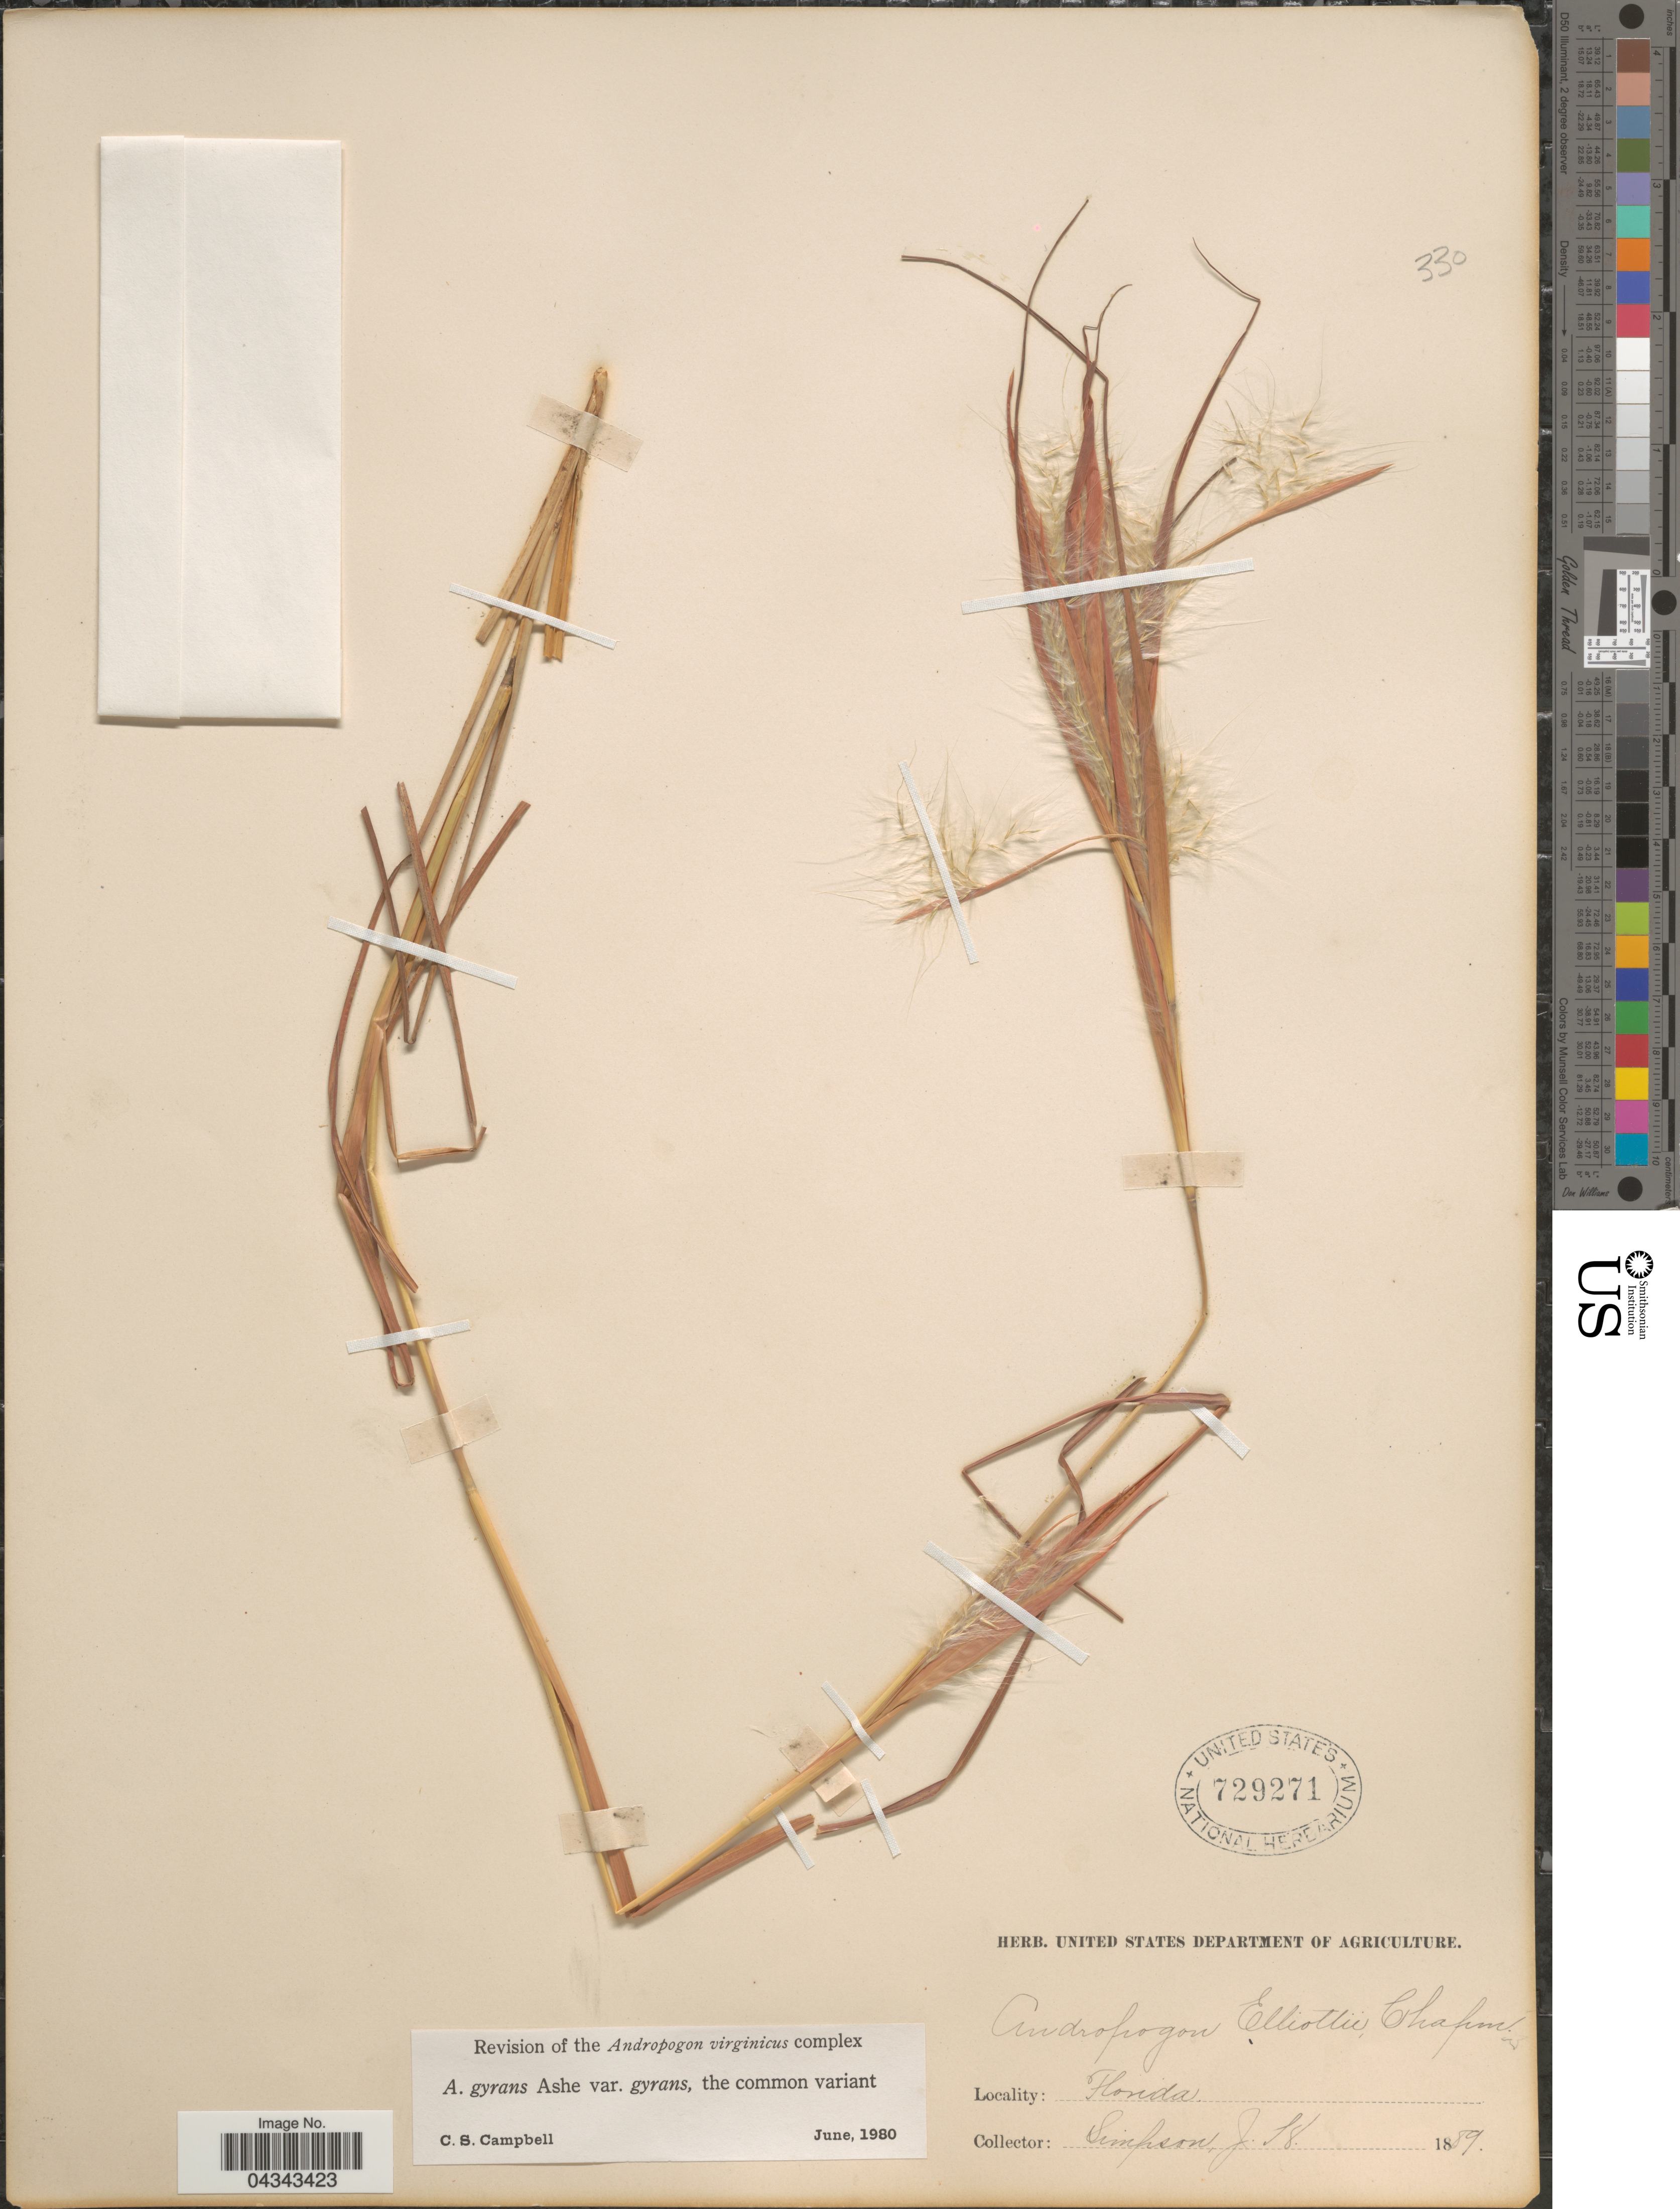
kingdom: Plantae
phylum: Tracheophyta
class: Liliopsida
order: Poales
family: Poaceae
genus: Andropogon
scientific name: Andropogon gyrans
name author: Ashe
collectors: J. H. Simpson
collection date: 1889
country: United States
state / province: Florida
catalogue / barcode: US 729271